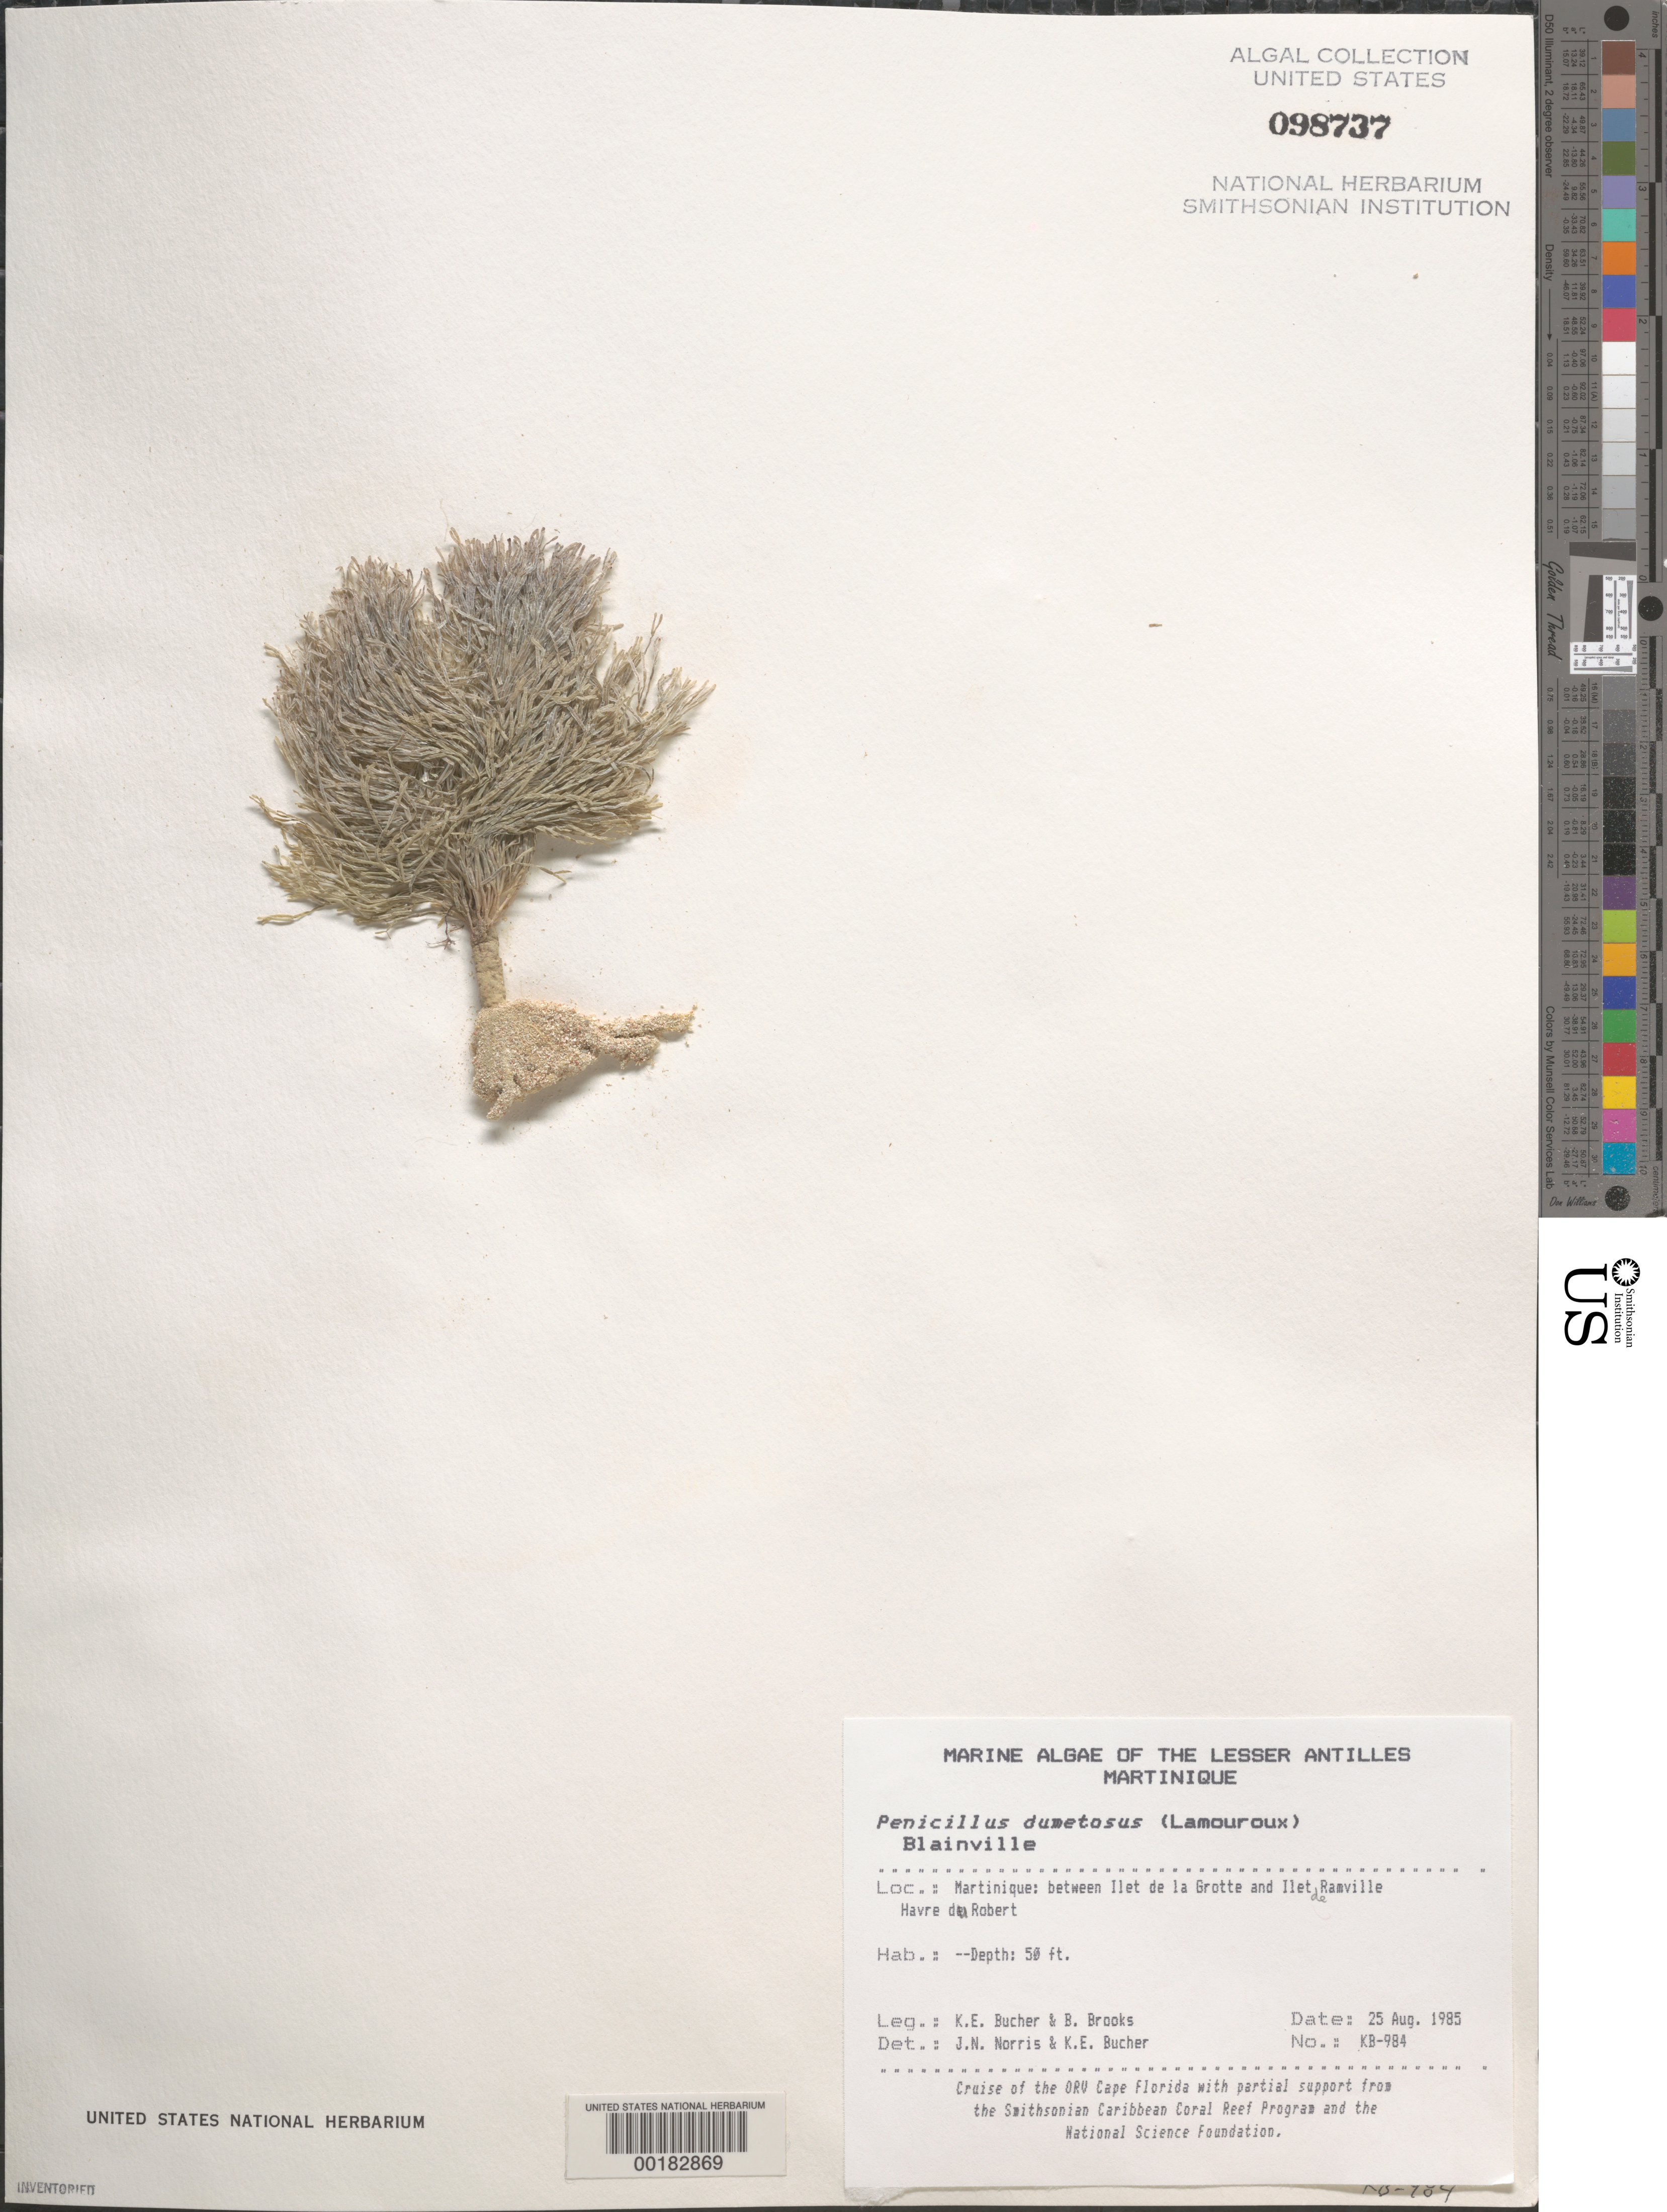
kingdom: Plantae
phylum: Chlorophyta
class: Ulvophyceae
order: Bryopsidales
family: Udoteaceae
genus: Penicillus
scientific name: Penicillus dumetosus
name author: (J.V.Lamouroux) Blainville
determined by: Norris, J. N.; Bucher, K. E.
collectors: K. E. Bucher & B. Brooks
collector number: KB-984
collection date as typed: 25 Aug 1985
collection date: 1985-08-25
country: Martinique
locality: Between Ilet de la Grotte and Ilet de Ramville, Havre du Robert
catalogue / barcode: US 98737